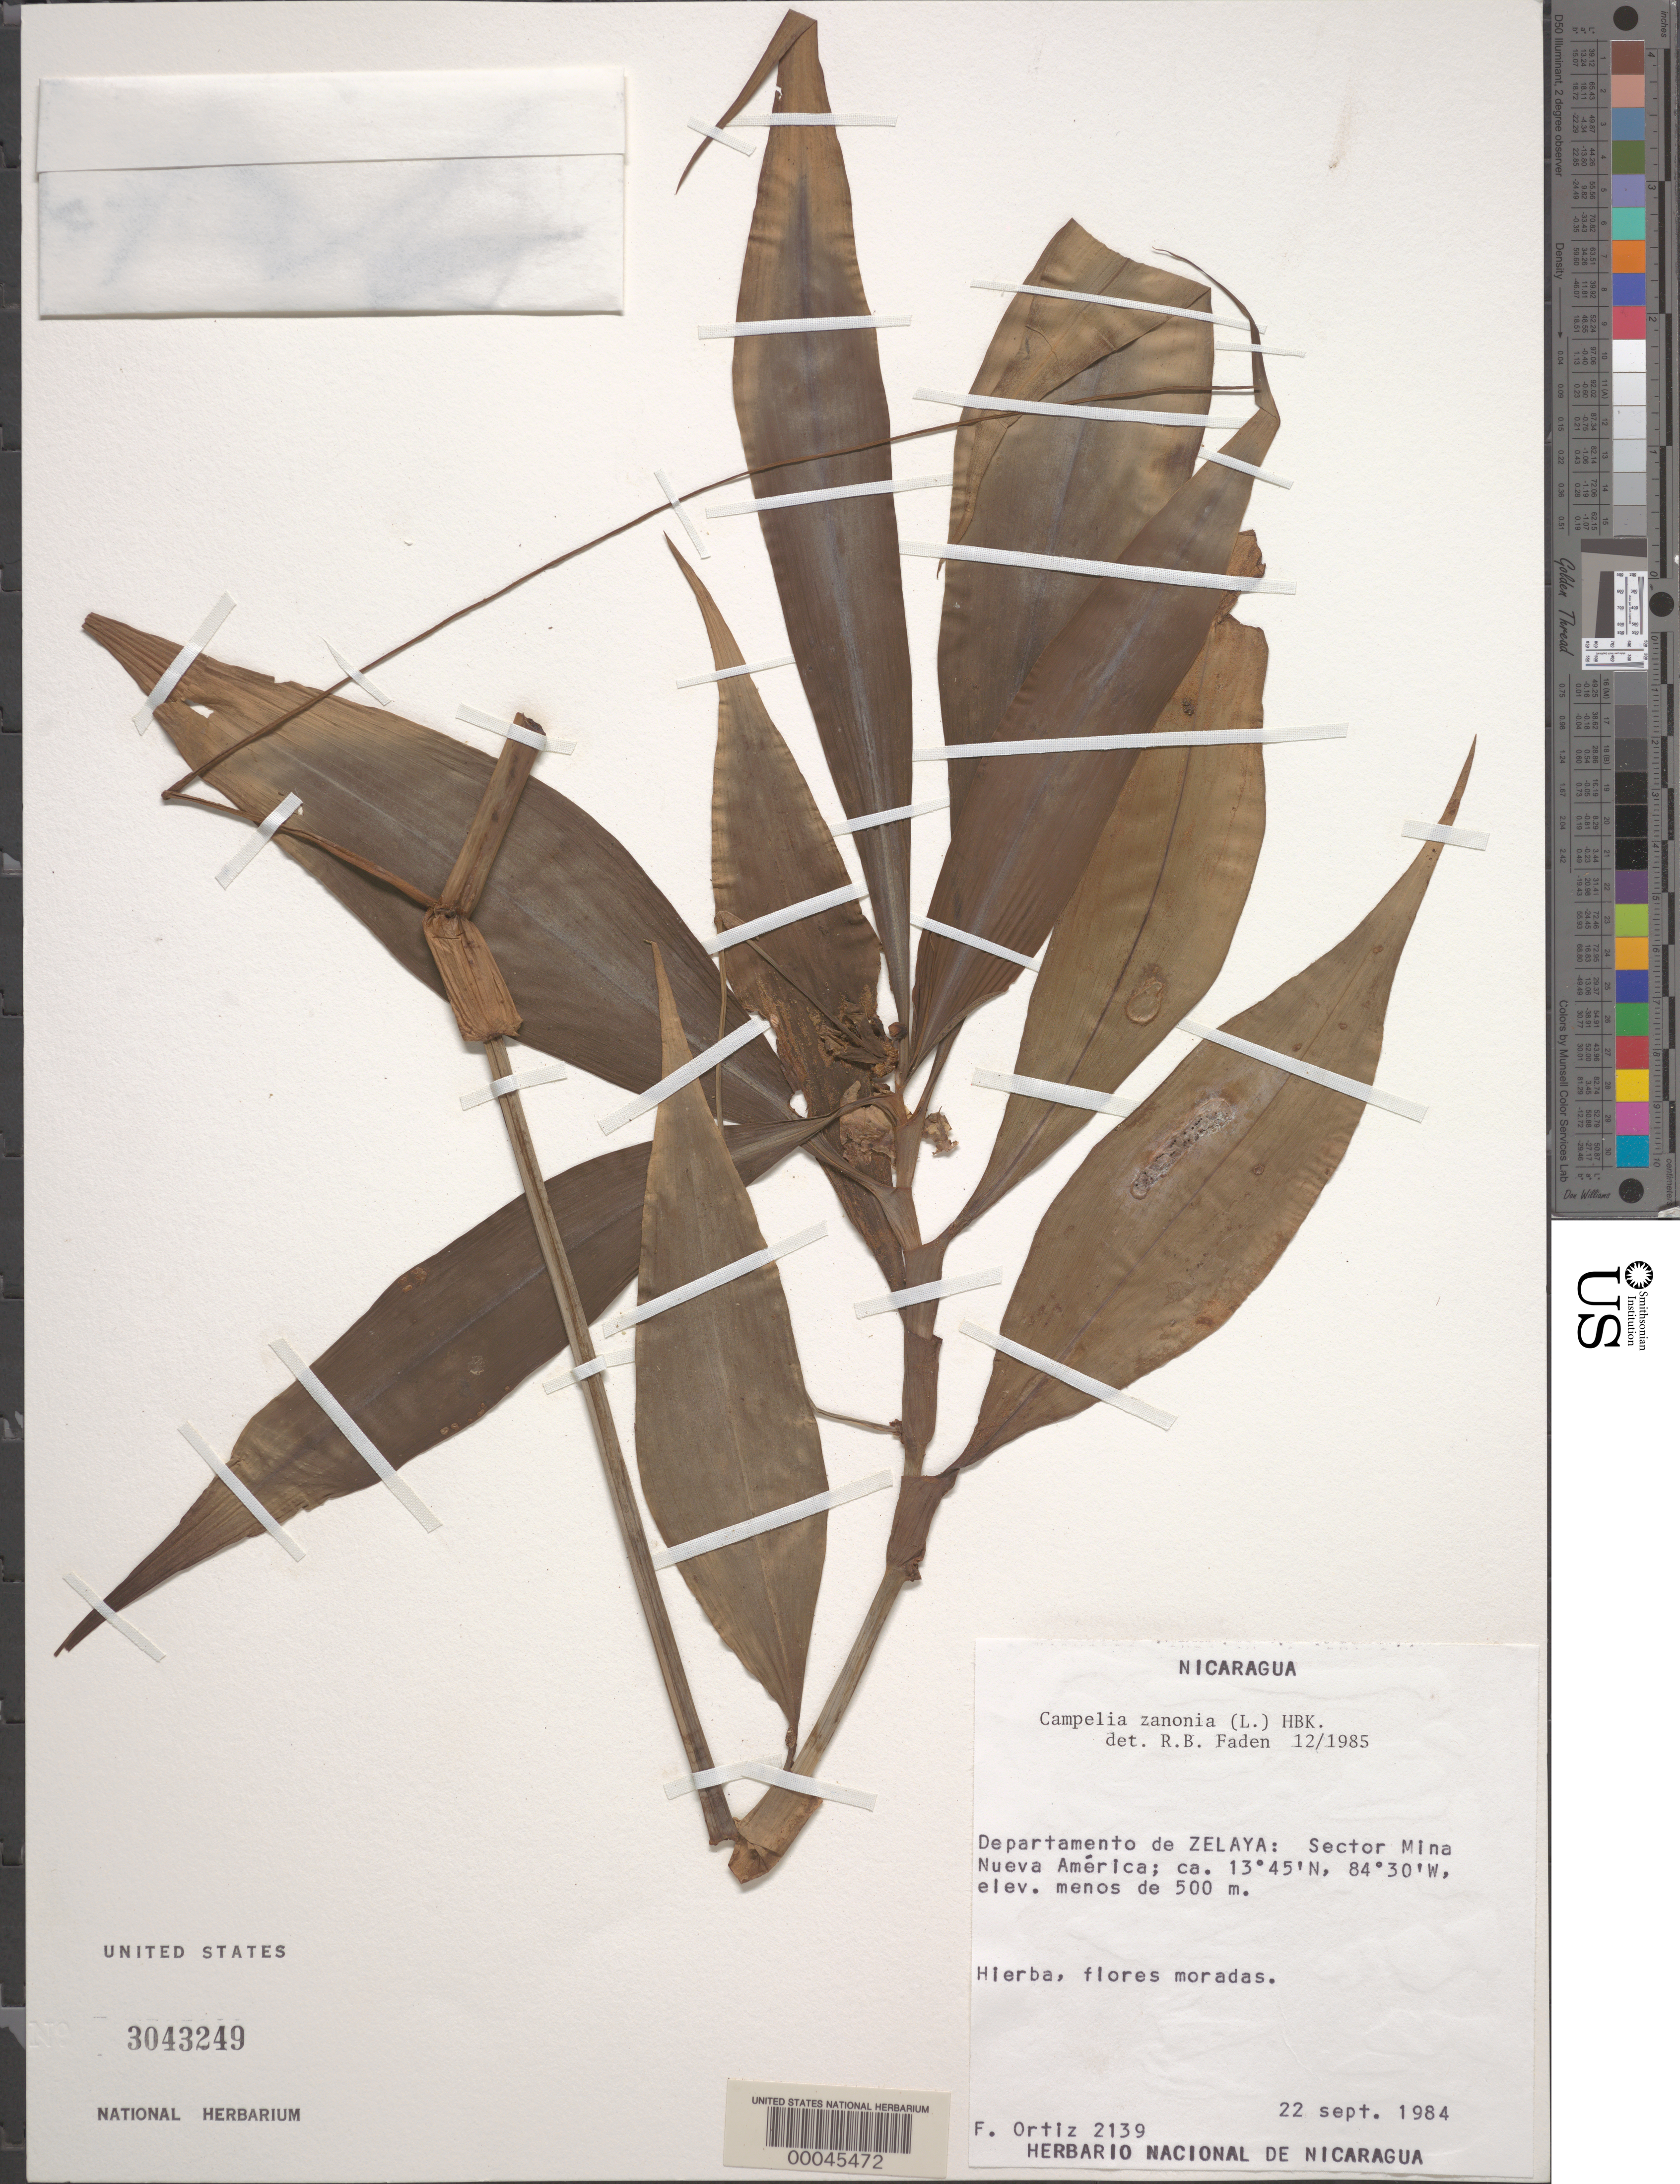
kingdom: Plantae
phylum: Tracheophyta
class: Liliopsida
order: Commelinales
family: Commelinaceae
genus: Tradescantia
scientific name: Tradescantia zanonia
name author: (L.) Sw.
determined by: Faden, Robert B., (US), Smithsonian Institution - National Museum of Natural History (UNITED STATES)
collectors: F. Ortiz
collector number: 2139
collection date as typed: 22 Sep 1984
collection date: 1984-09-22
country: Nicaragua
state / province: Atlántico Norte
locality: Mina nueva america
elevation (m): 500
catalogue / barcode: US 3043249